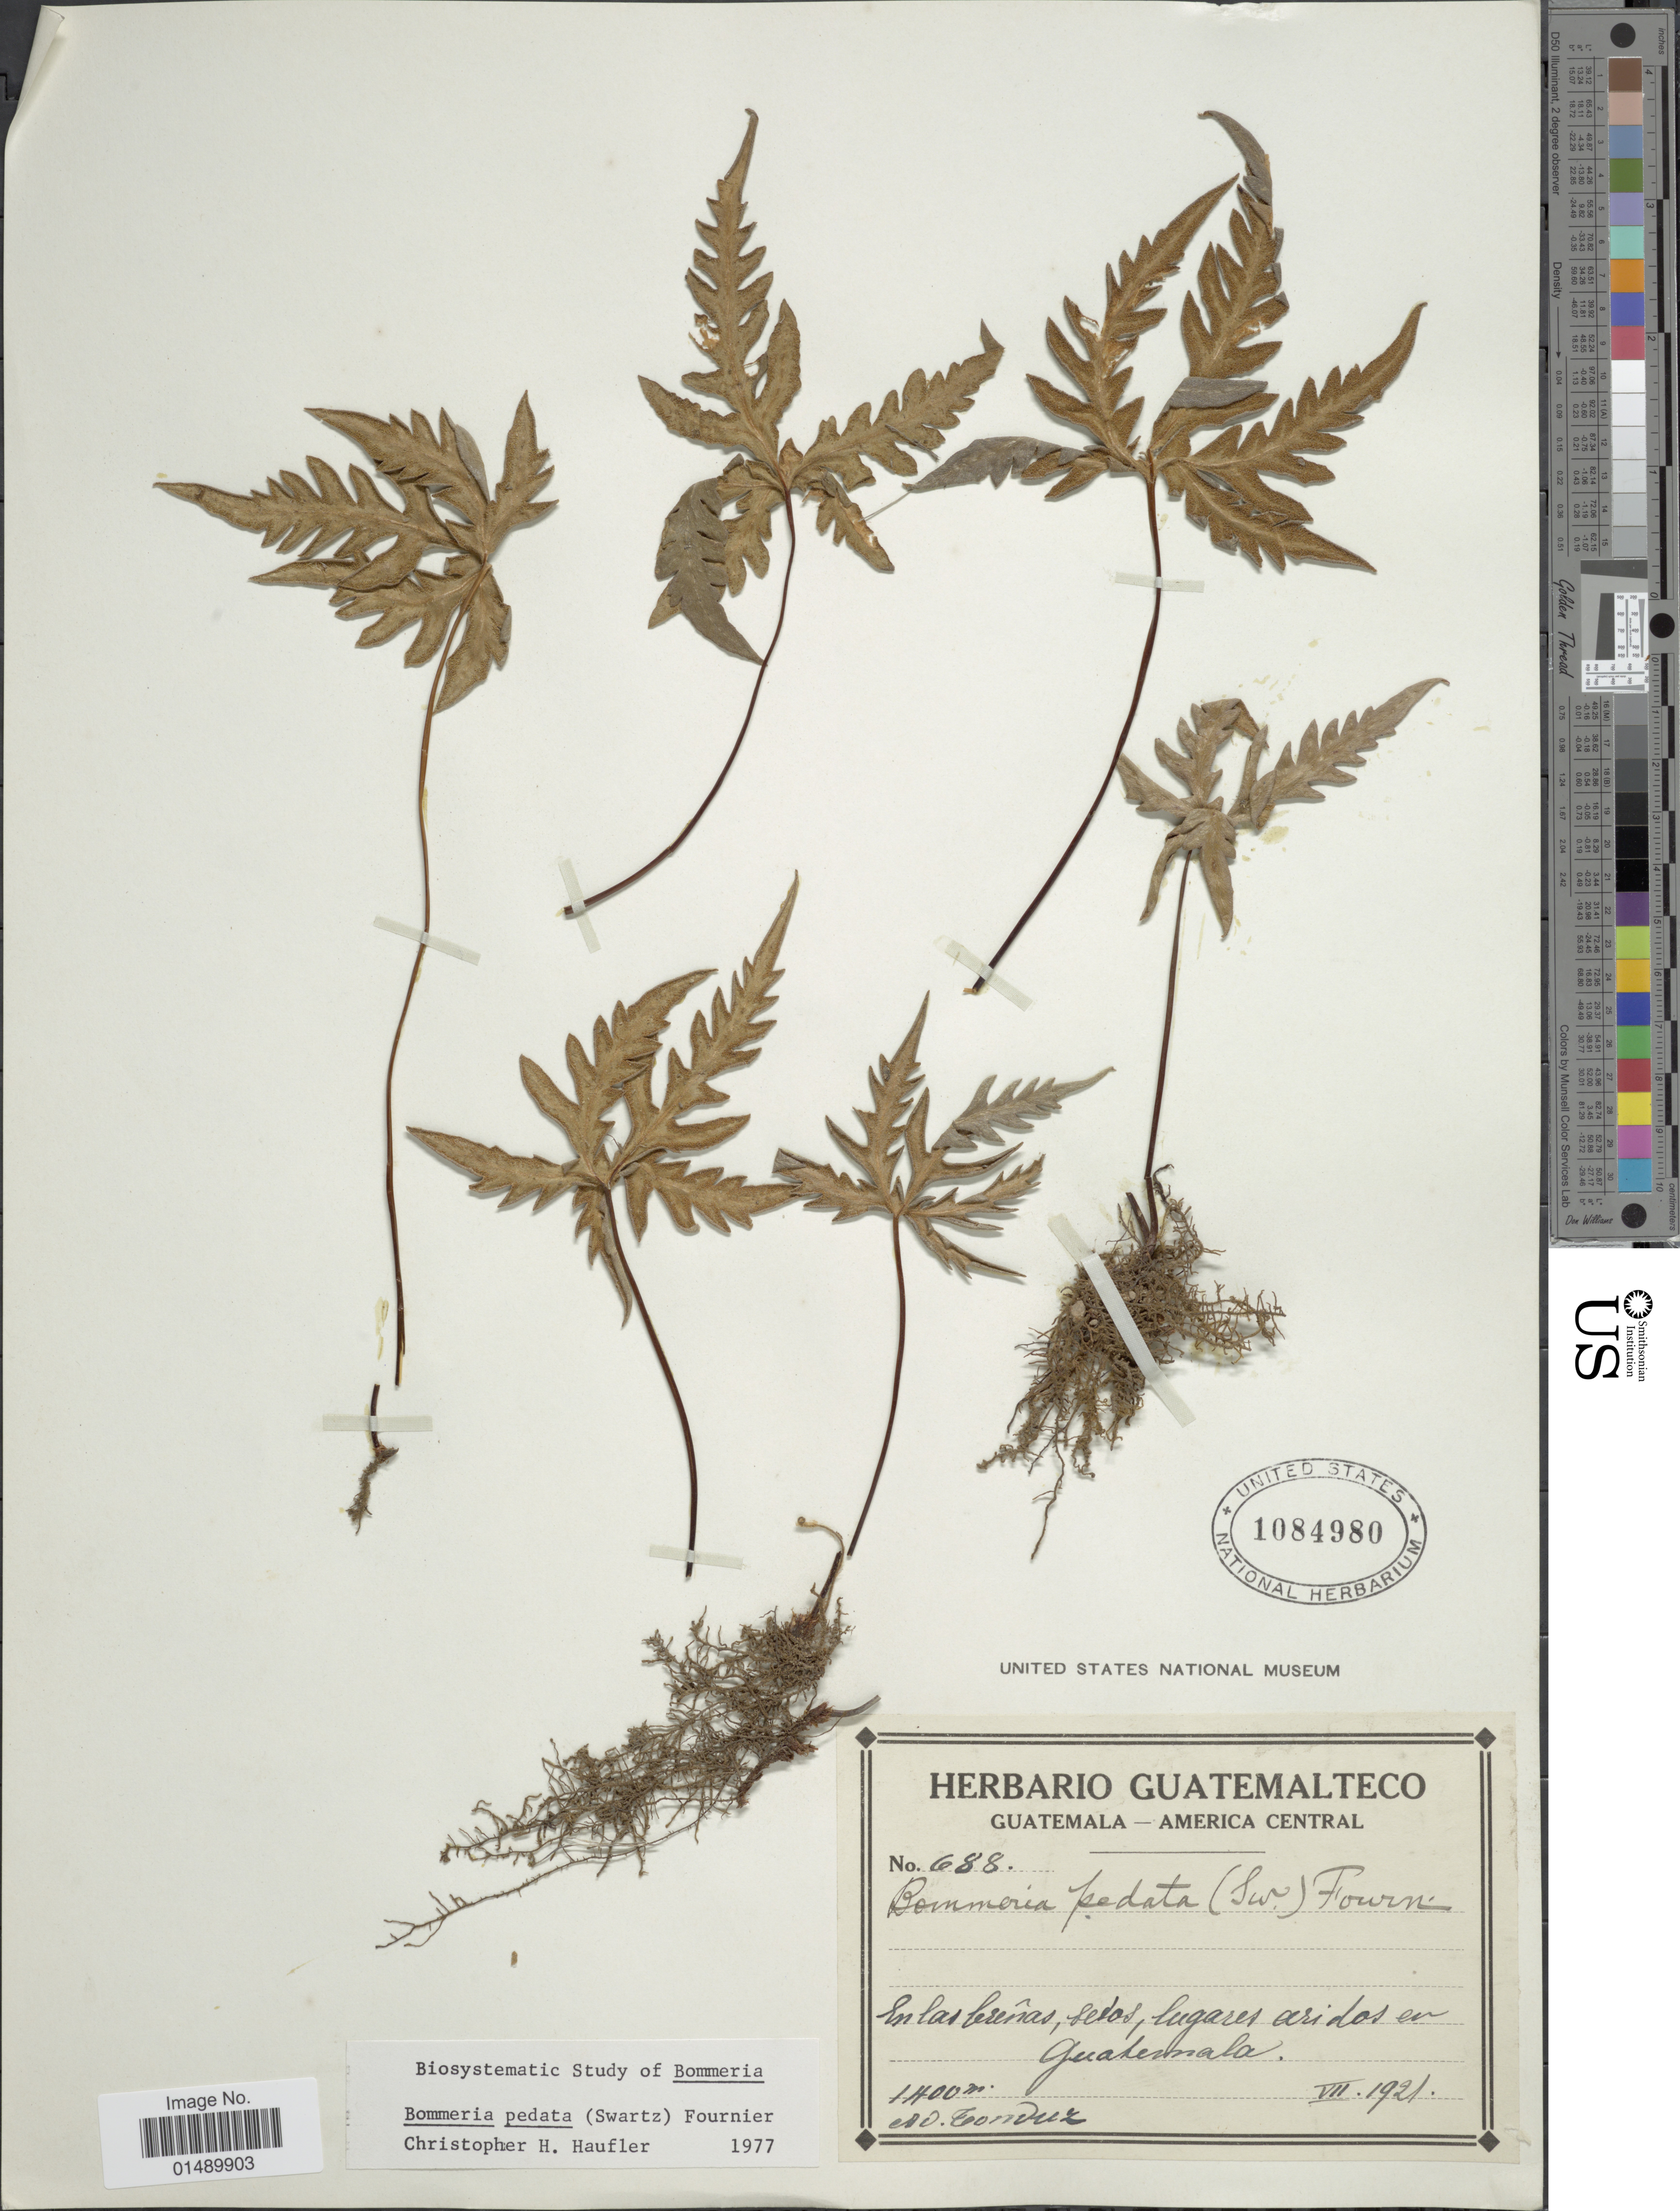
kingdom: Plantae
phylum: Tracheophyta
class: Polypodiopsida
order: Polypodiales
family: Pteridaceae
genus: Bommeria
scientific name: Bommeria pedata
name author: (Sw.) E. Fourn.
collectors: A. Tonduz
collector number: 688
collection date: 1921-07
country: Guatemala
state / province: Guatemala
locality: Guatemala, In las lerenas, setos, lugares aridos en Guatemala.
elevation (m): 1400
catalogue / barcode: US 1084980